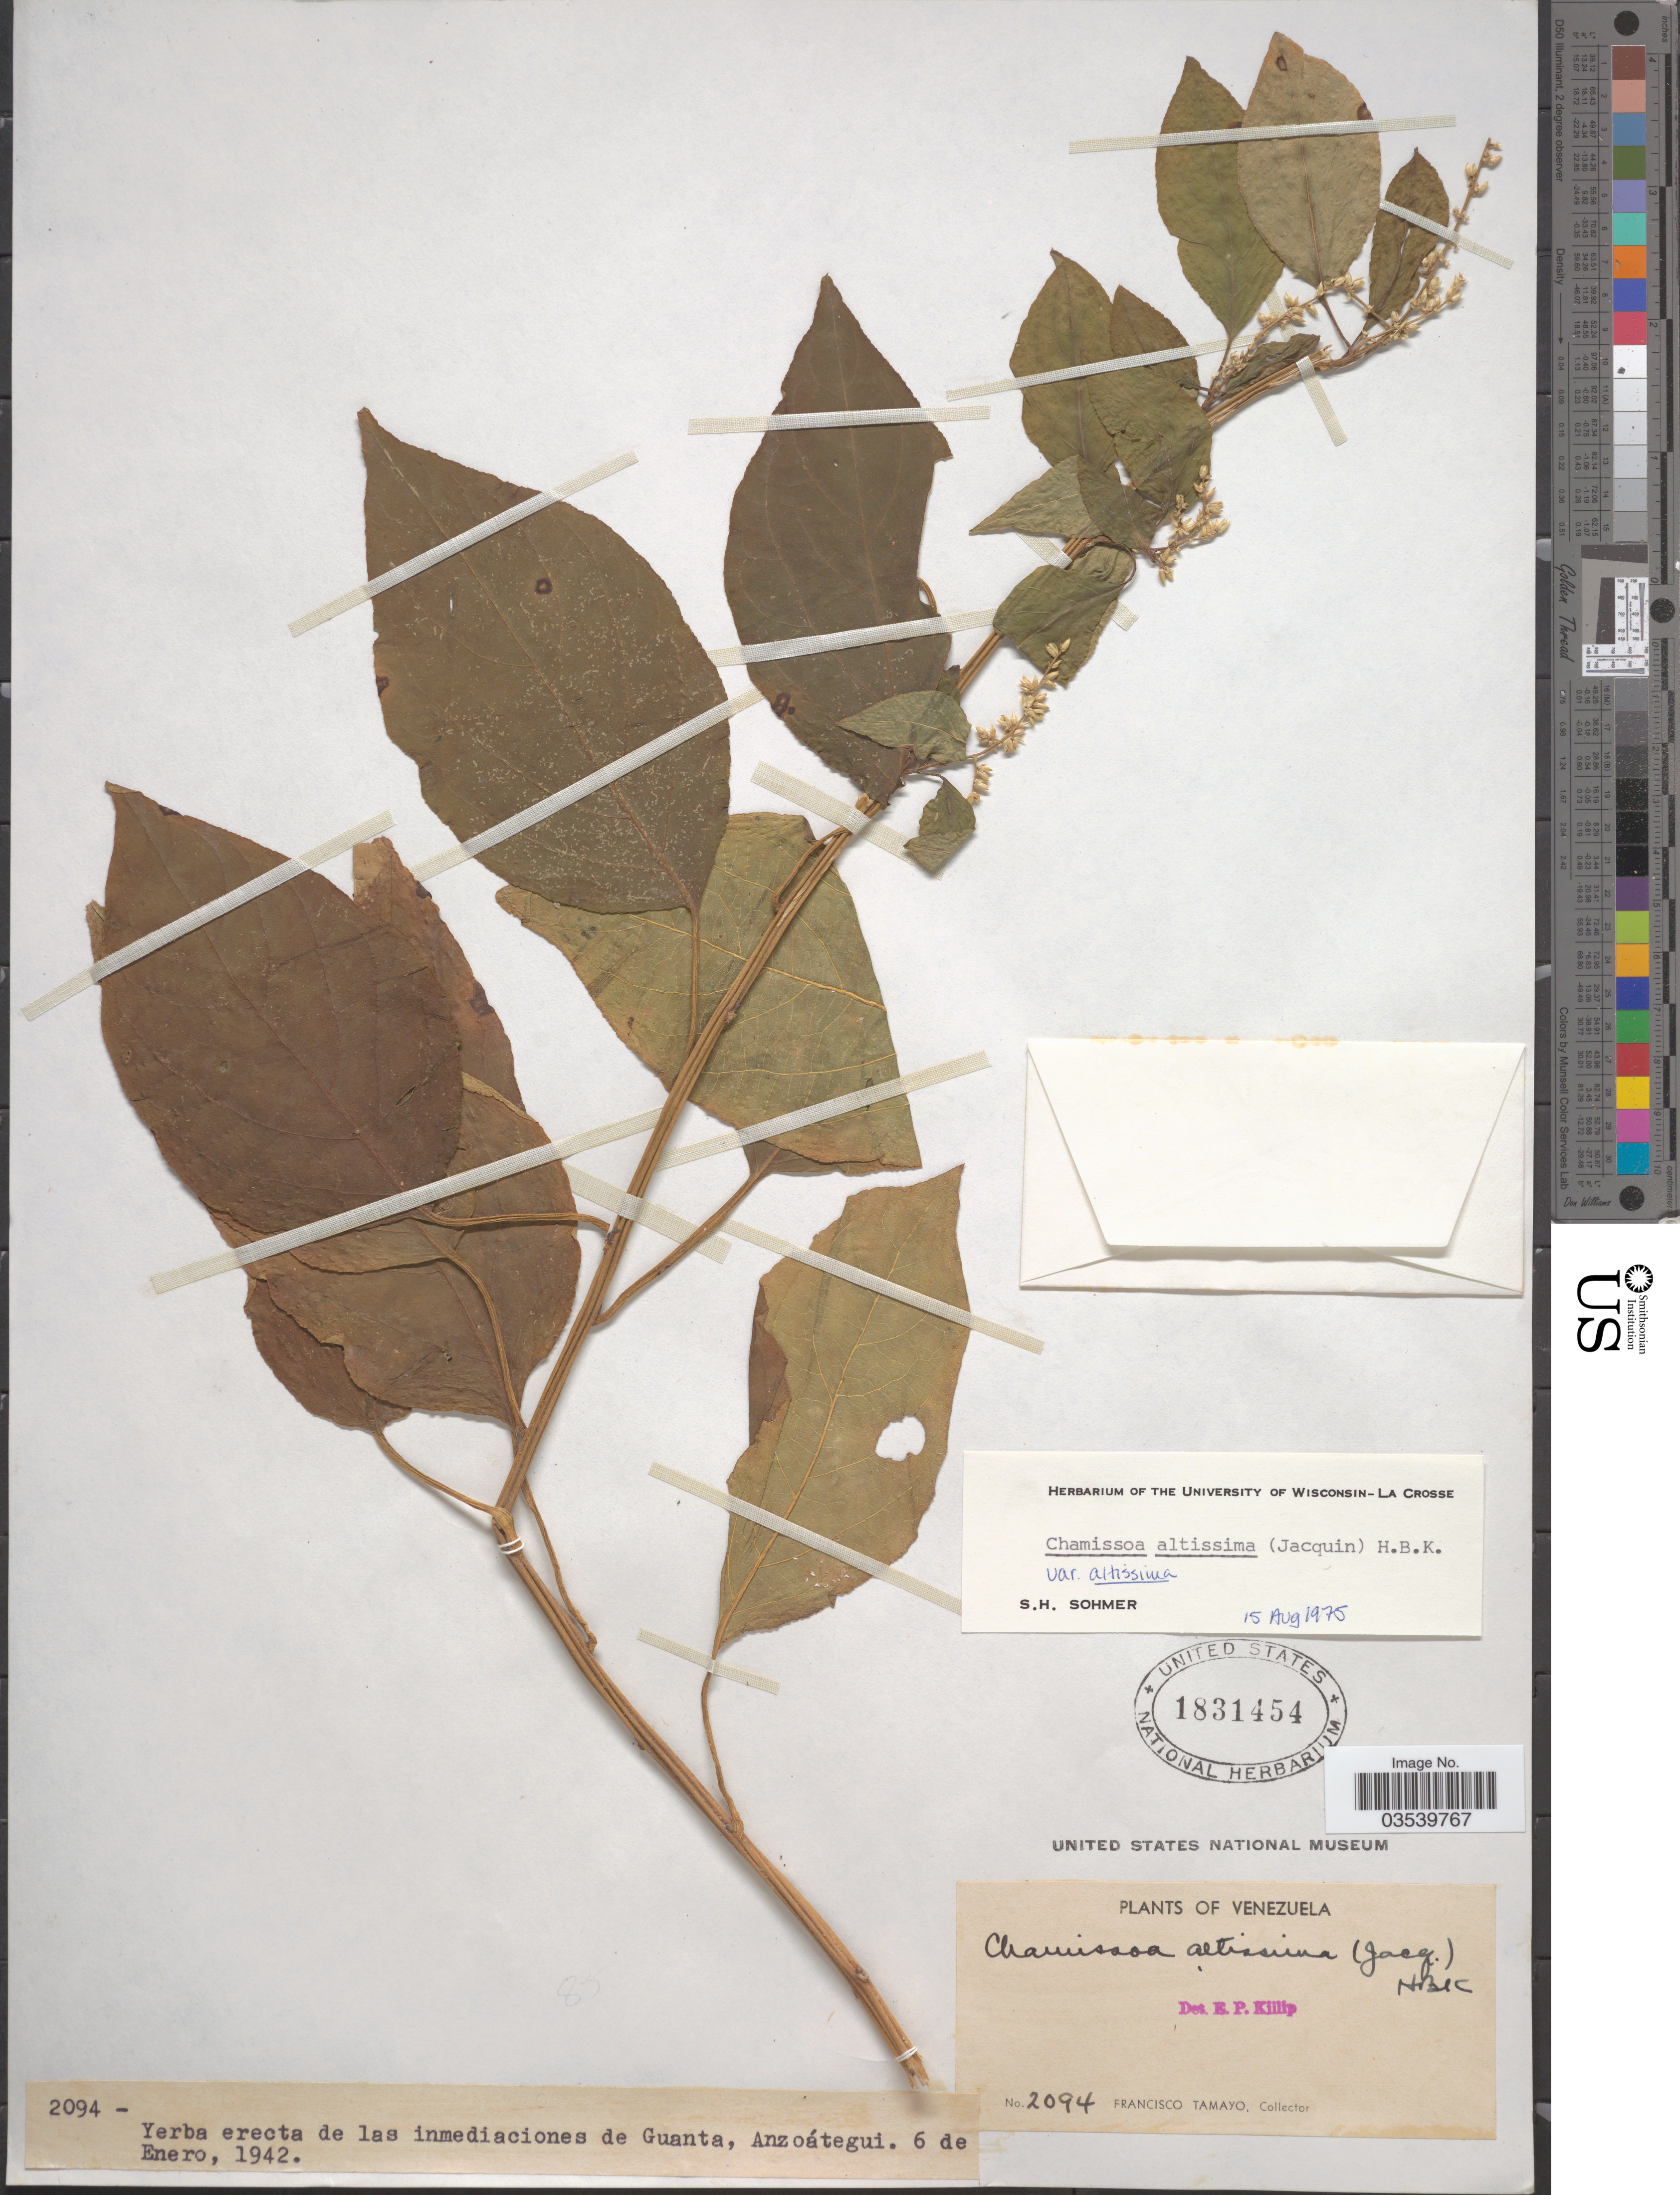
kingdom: Plantae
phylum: Tracheophyta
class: Magnoliopsida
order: Caryophyllales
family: Amaranthaceae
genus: Chamissoa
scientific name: Chamissoa altissima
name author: (Jacq.) Kunth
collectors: F. Tamayo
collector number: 2094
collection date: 1942-01-06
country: Venezuela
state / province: Anzoategui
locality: De las inmediaciones de Guanta.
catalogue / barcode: US 1831454